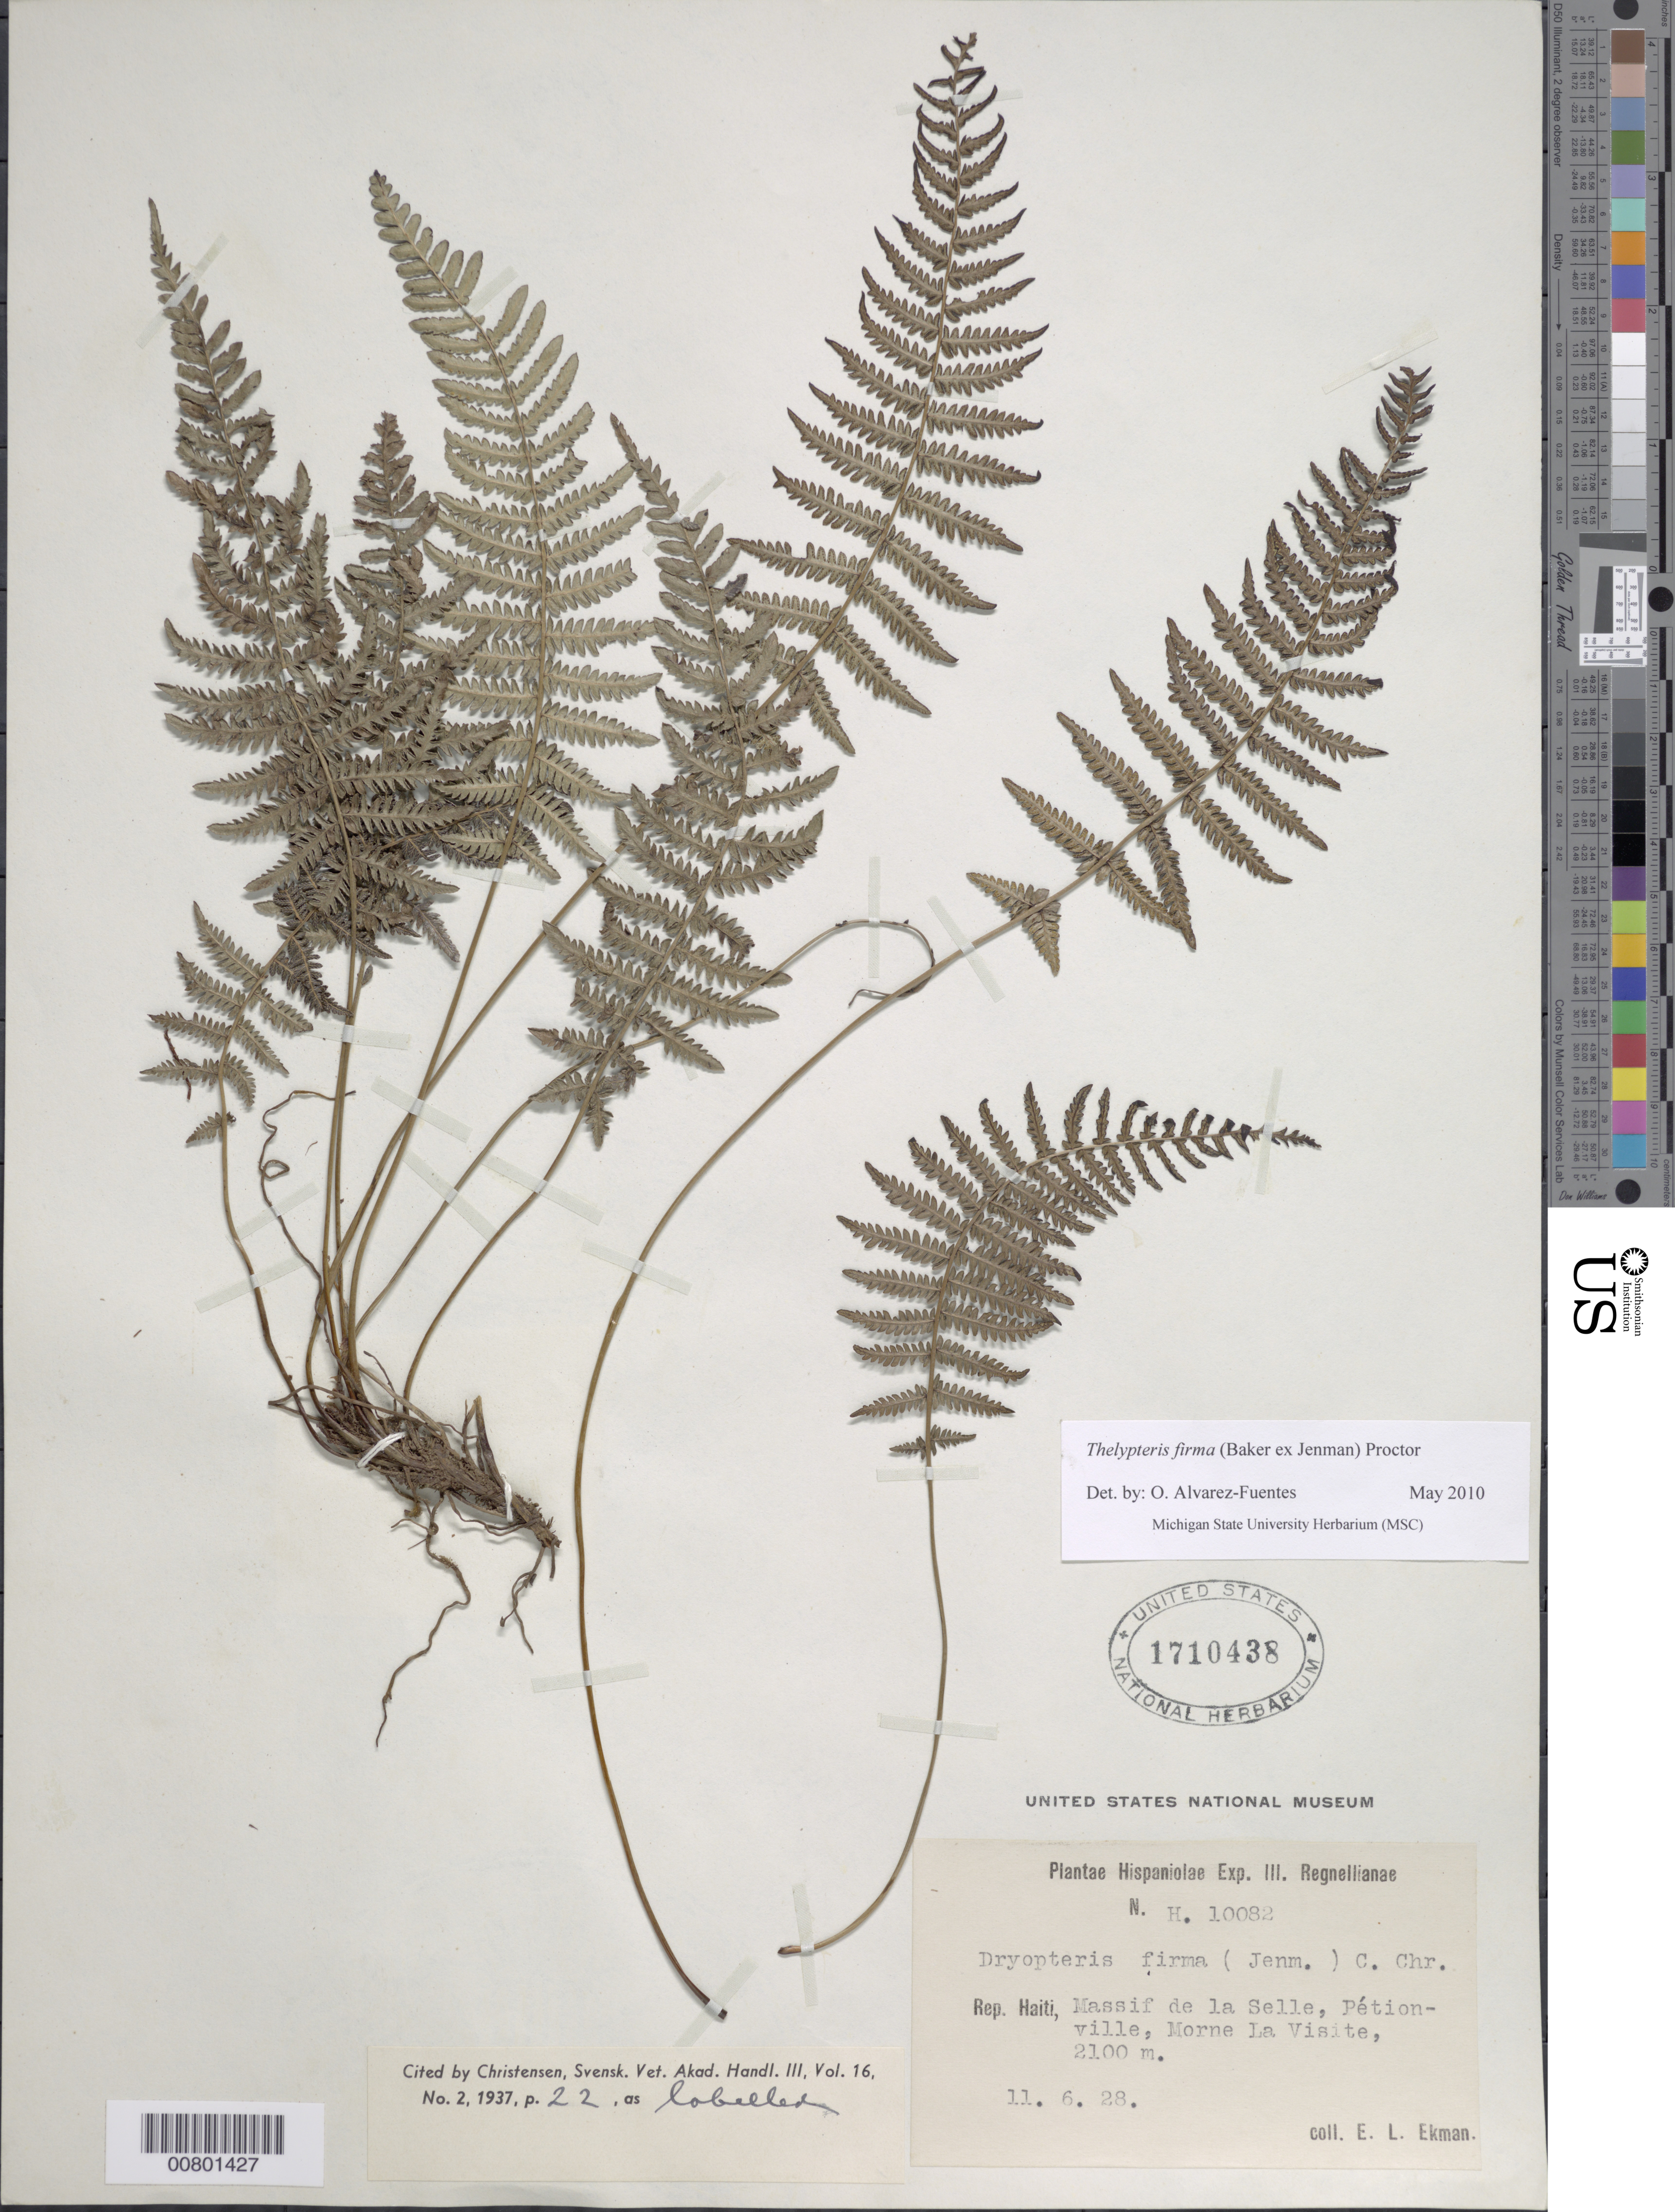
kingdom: Plantae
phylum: Tracheophyta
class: Polypodiopsida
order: Polypodiales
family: Thelypteridaceae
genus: Amauropelta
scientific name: Amauropelta firma (Baker) comb. nov., ined. 2015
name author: (Baker)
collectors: E. L. Ekman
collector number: H 10082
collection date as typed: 11 Jun 1928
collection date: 1928-06-11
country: Haiti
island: Hispaniola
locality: Massif de la Selle, Pétionville, Morne La Visite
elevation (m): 2100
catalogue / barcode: US 1710438